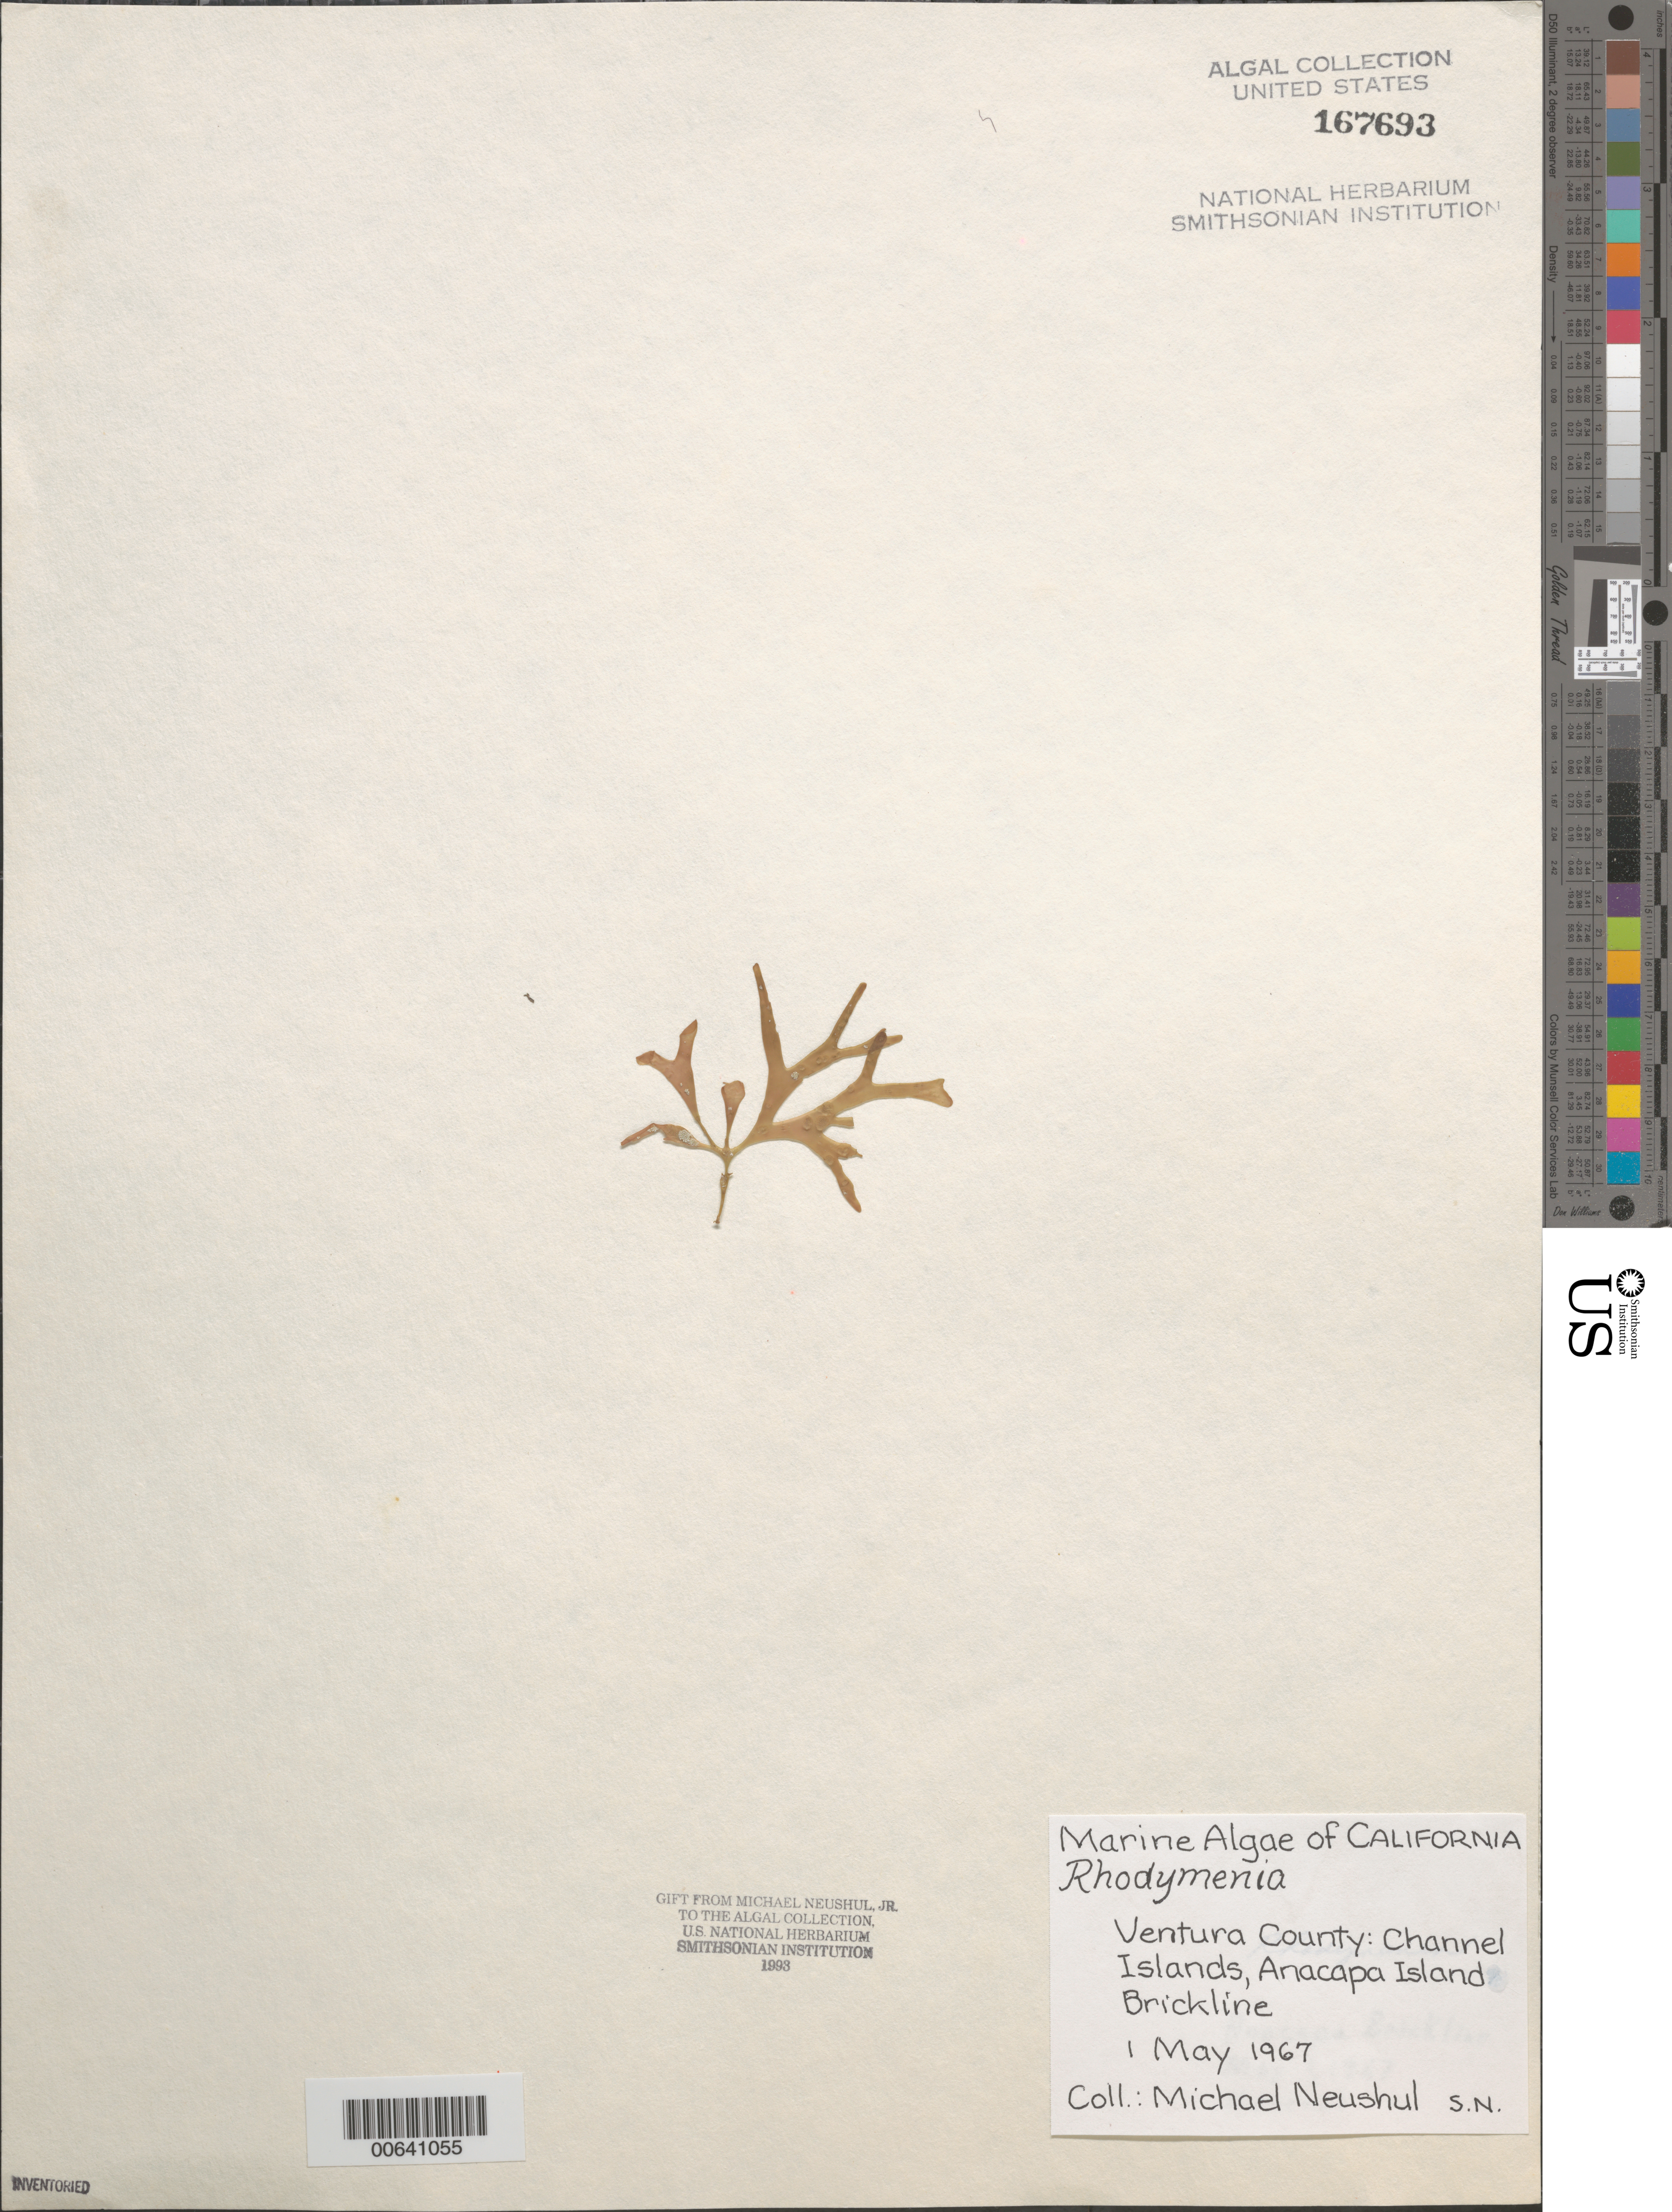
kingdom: Plantae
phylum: Rhodophyta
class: Florideophyceae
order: Rhodymeniales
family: Rhodymeniaceae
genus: Rhodymenia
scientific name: Rhodymenia sp.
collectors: M. Neushul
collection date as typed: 01 May 1967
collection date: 1967-05-01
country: United States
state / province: California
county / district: Ventura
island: Anacapa Island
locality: Brickline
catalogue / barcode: US 167693-2